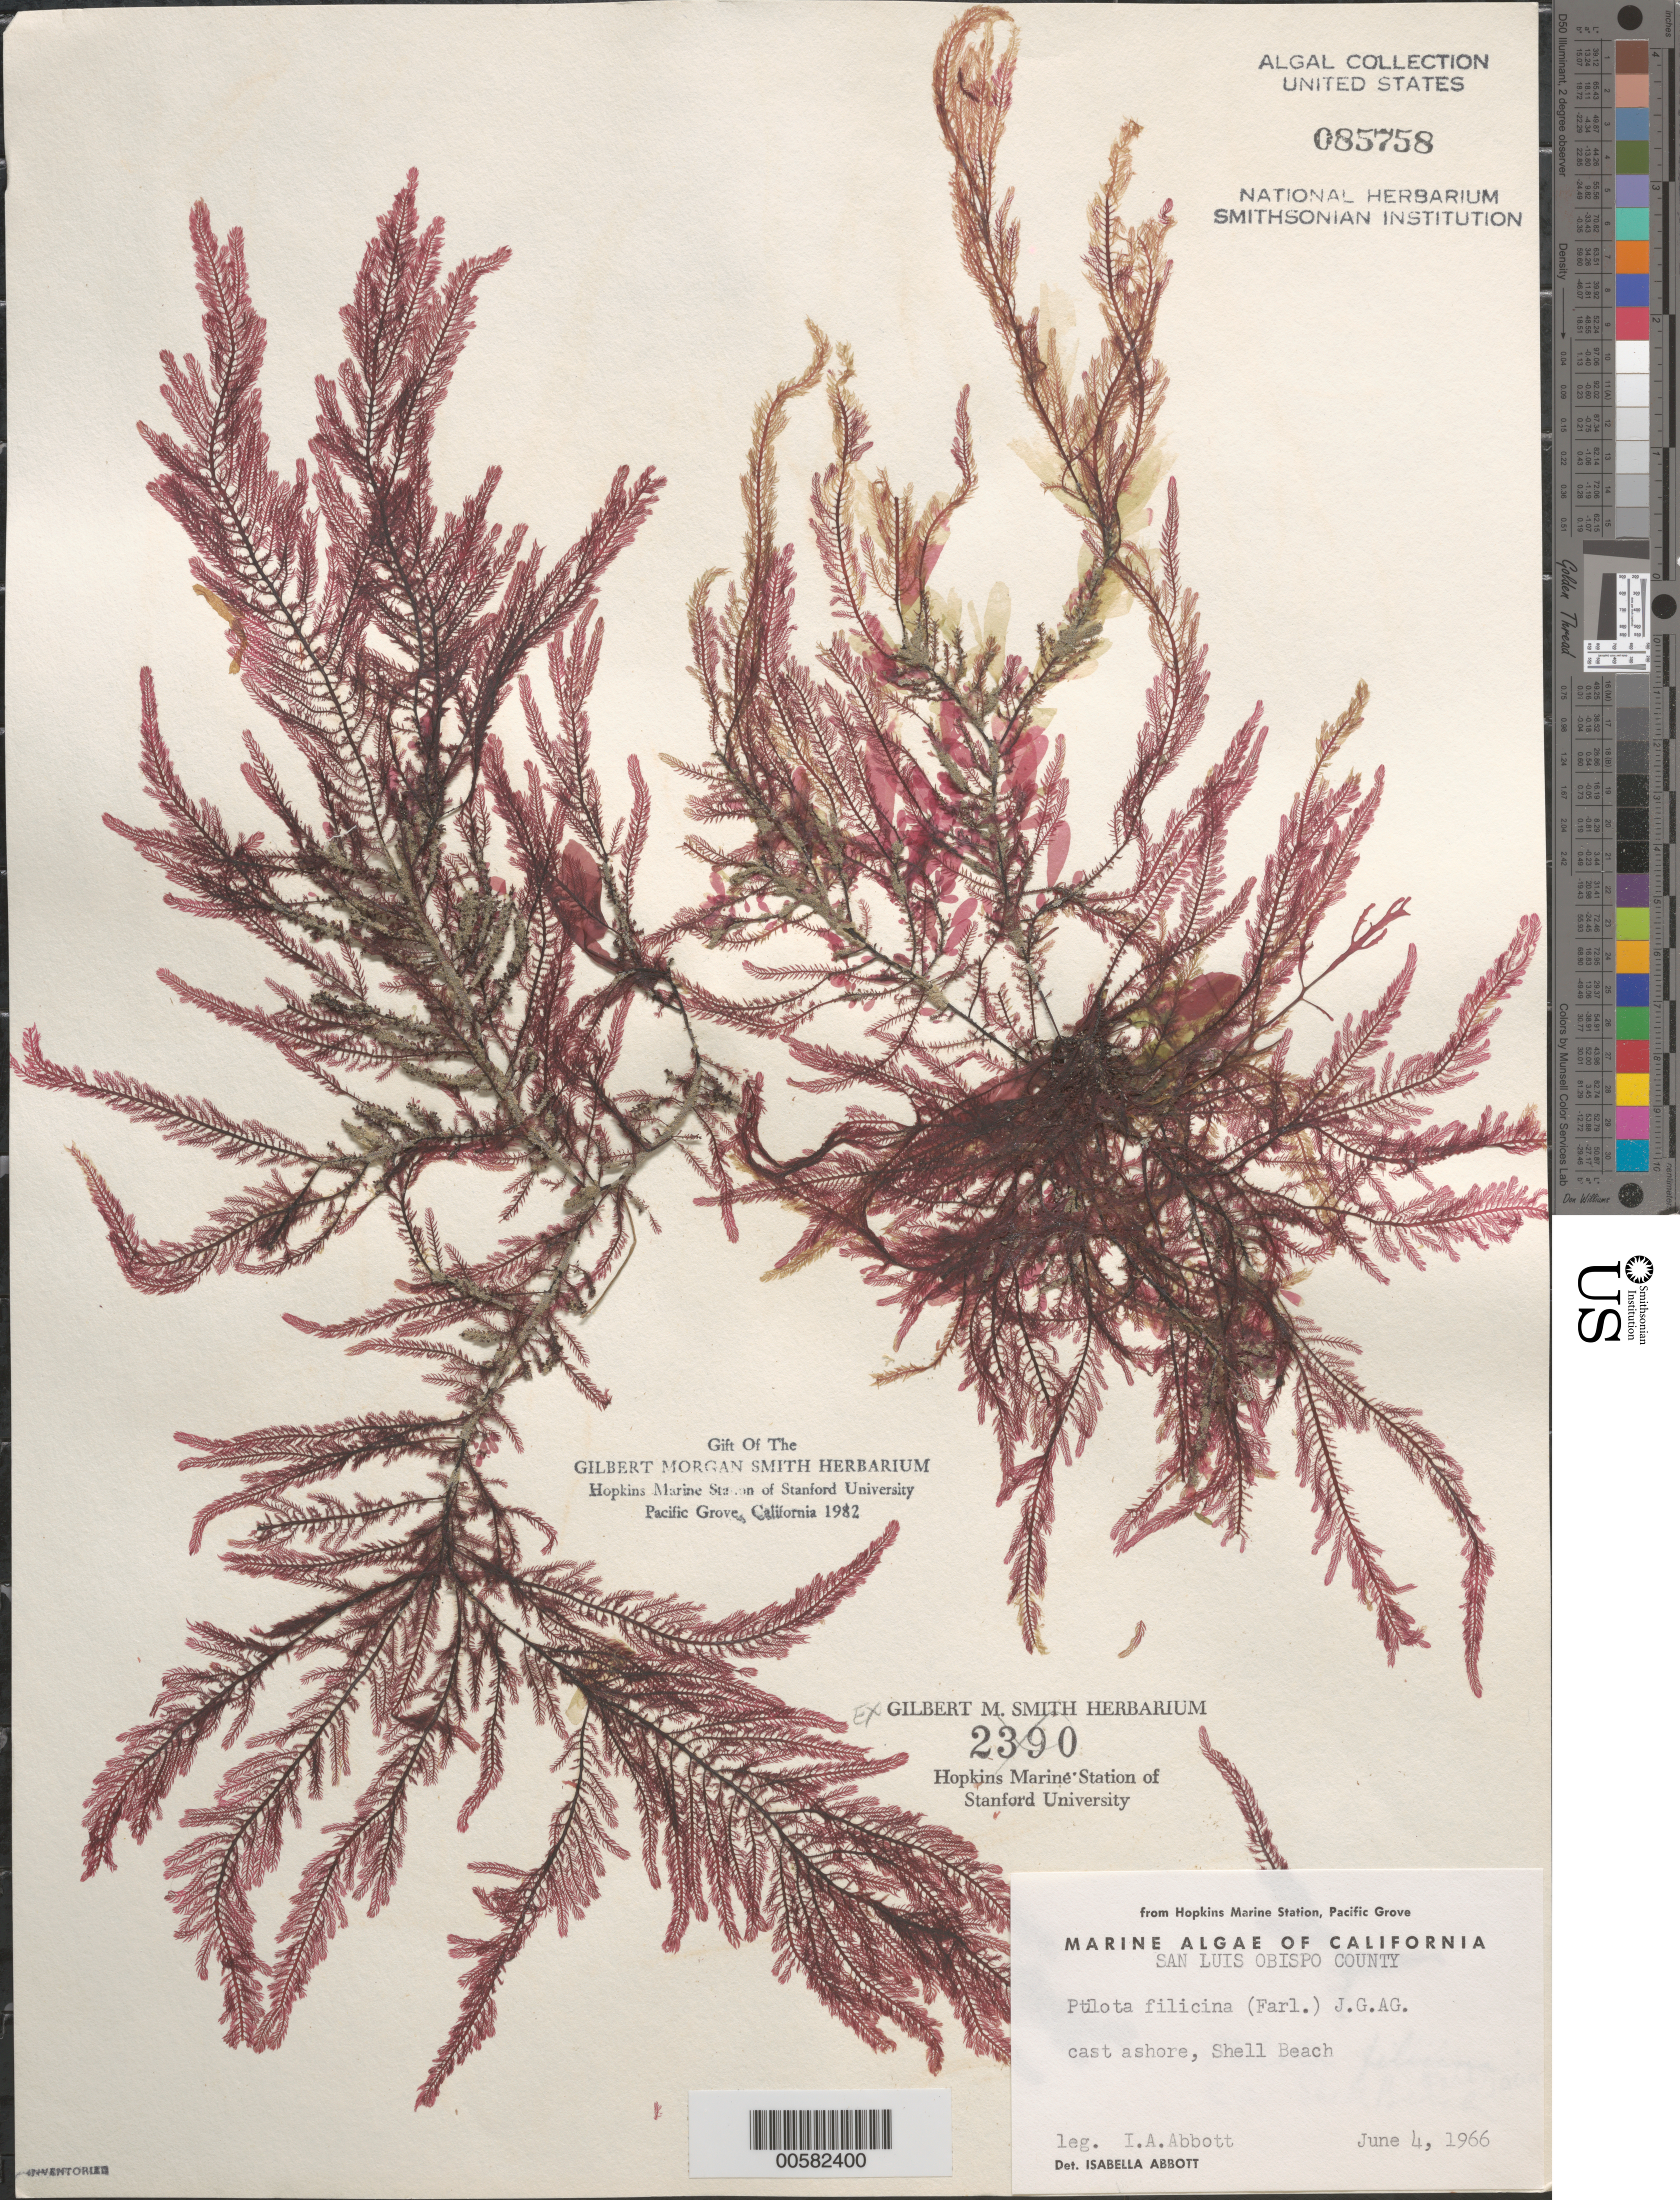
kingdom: Plantae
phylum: Rhodophyta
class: Florideophyceae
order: Ceramiales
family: Wrangeliaceae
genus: Ptilota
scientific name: Ptilota filicina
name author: J. Agardh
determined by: Abbott, Isabella A.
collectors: I. A. Abbott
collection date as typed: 04 Jun 1966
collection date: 1966-06-04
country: United States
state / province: California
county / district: San Luis Obispo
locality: Shell Beach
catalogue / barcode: US 85758